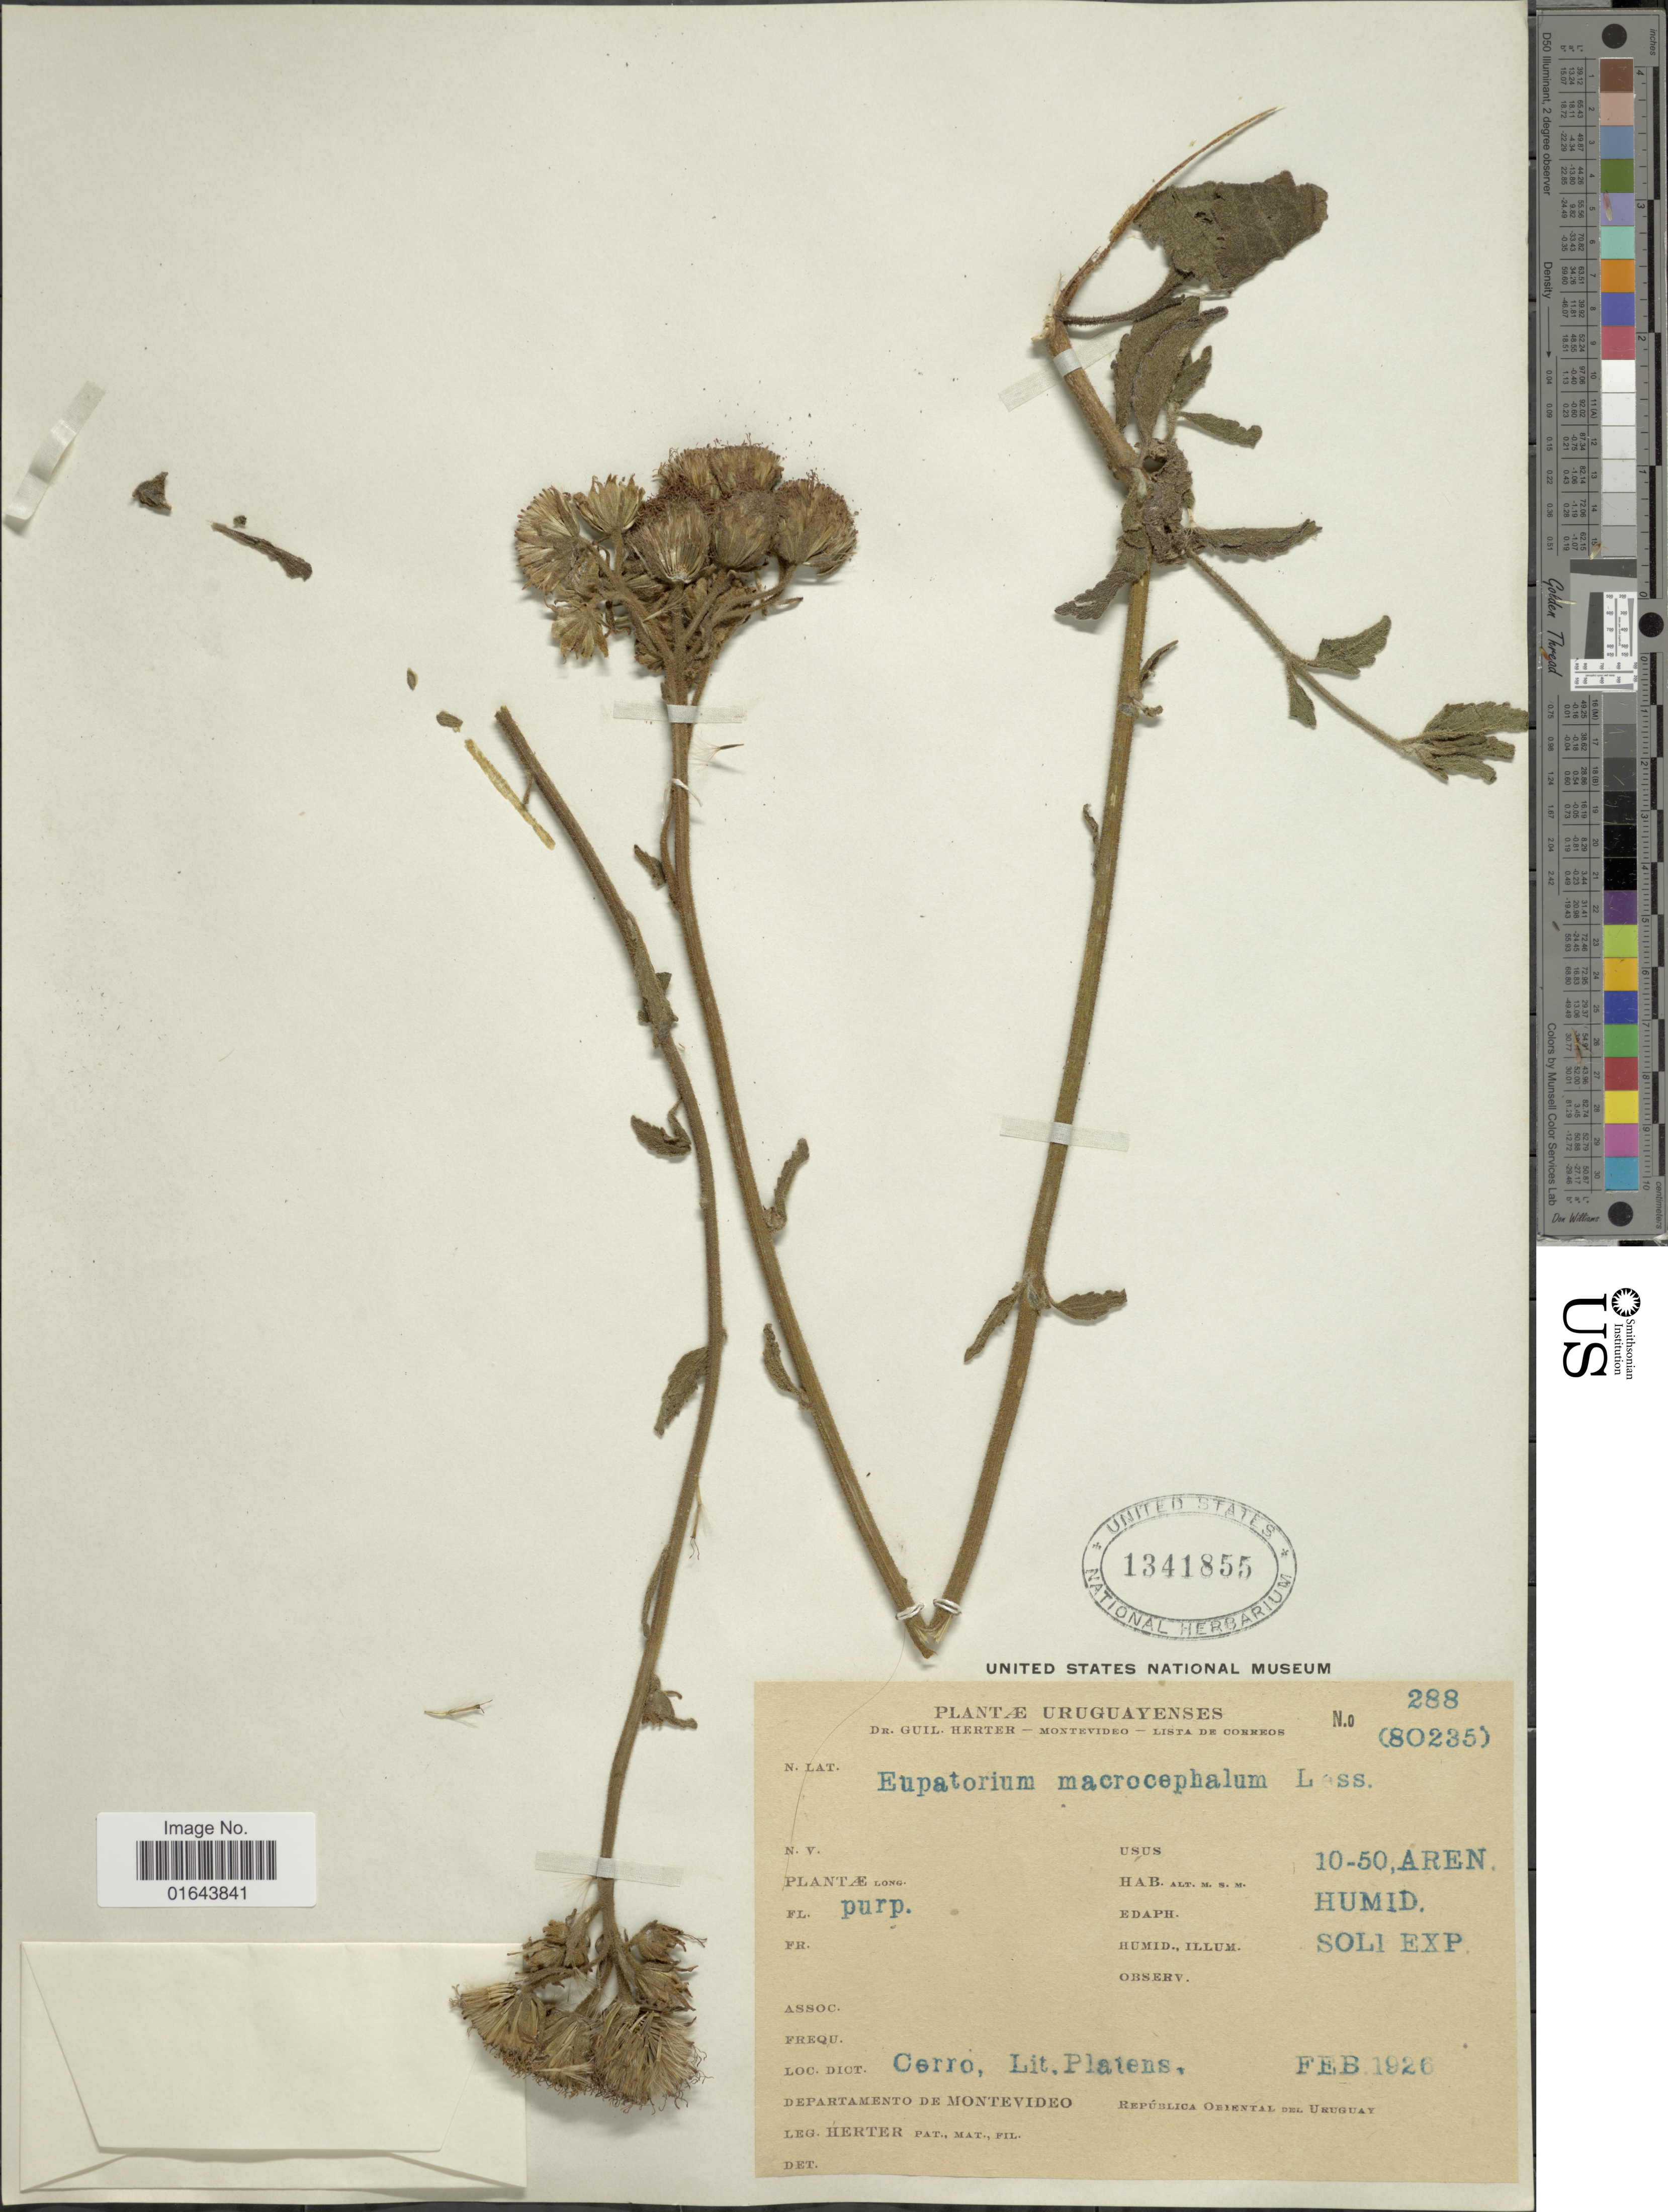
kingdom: Plantae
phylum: Tracheophyta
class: Magnoliopsida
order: Asterales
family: Asteraceae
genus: Campuloclinium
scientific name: Campuloclinium macrocephalum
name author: (Less.) DC.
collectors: W. G. Herter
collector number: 288 (80235)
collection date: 1926-02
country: Uruguay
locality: Cerro, Lit. Platens.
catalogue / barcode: US 1341855